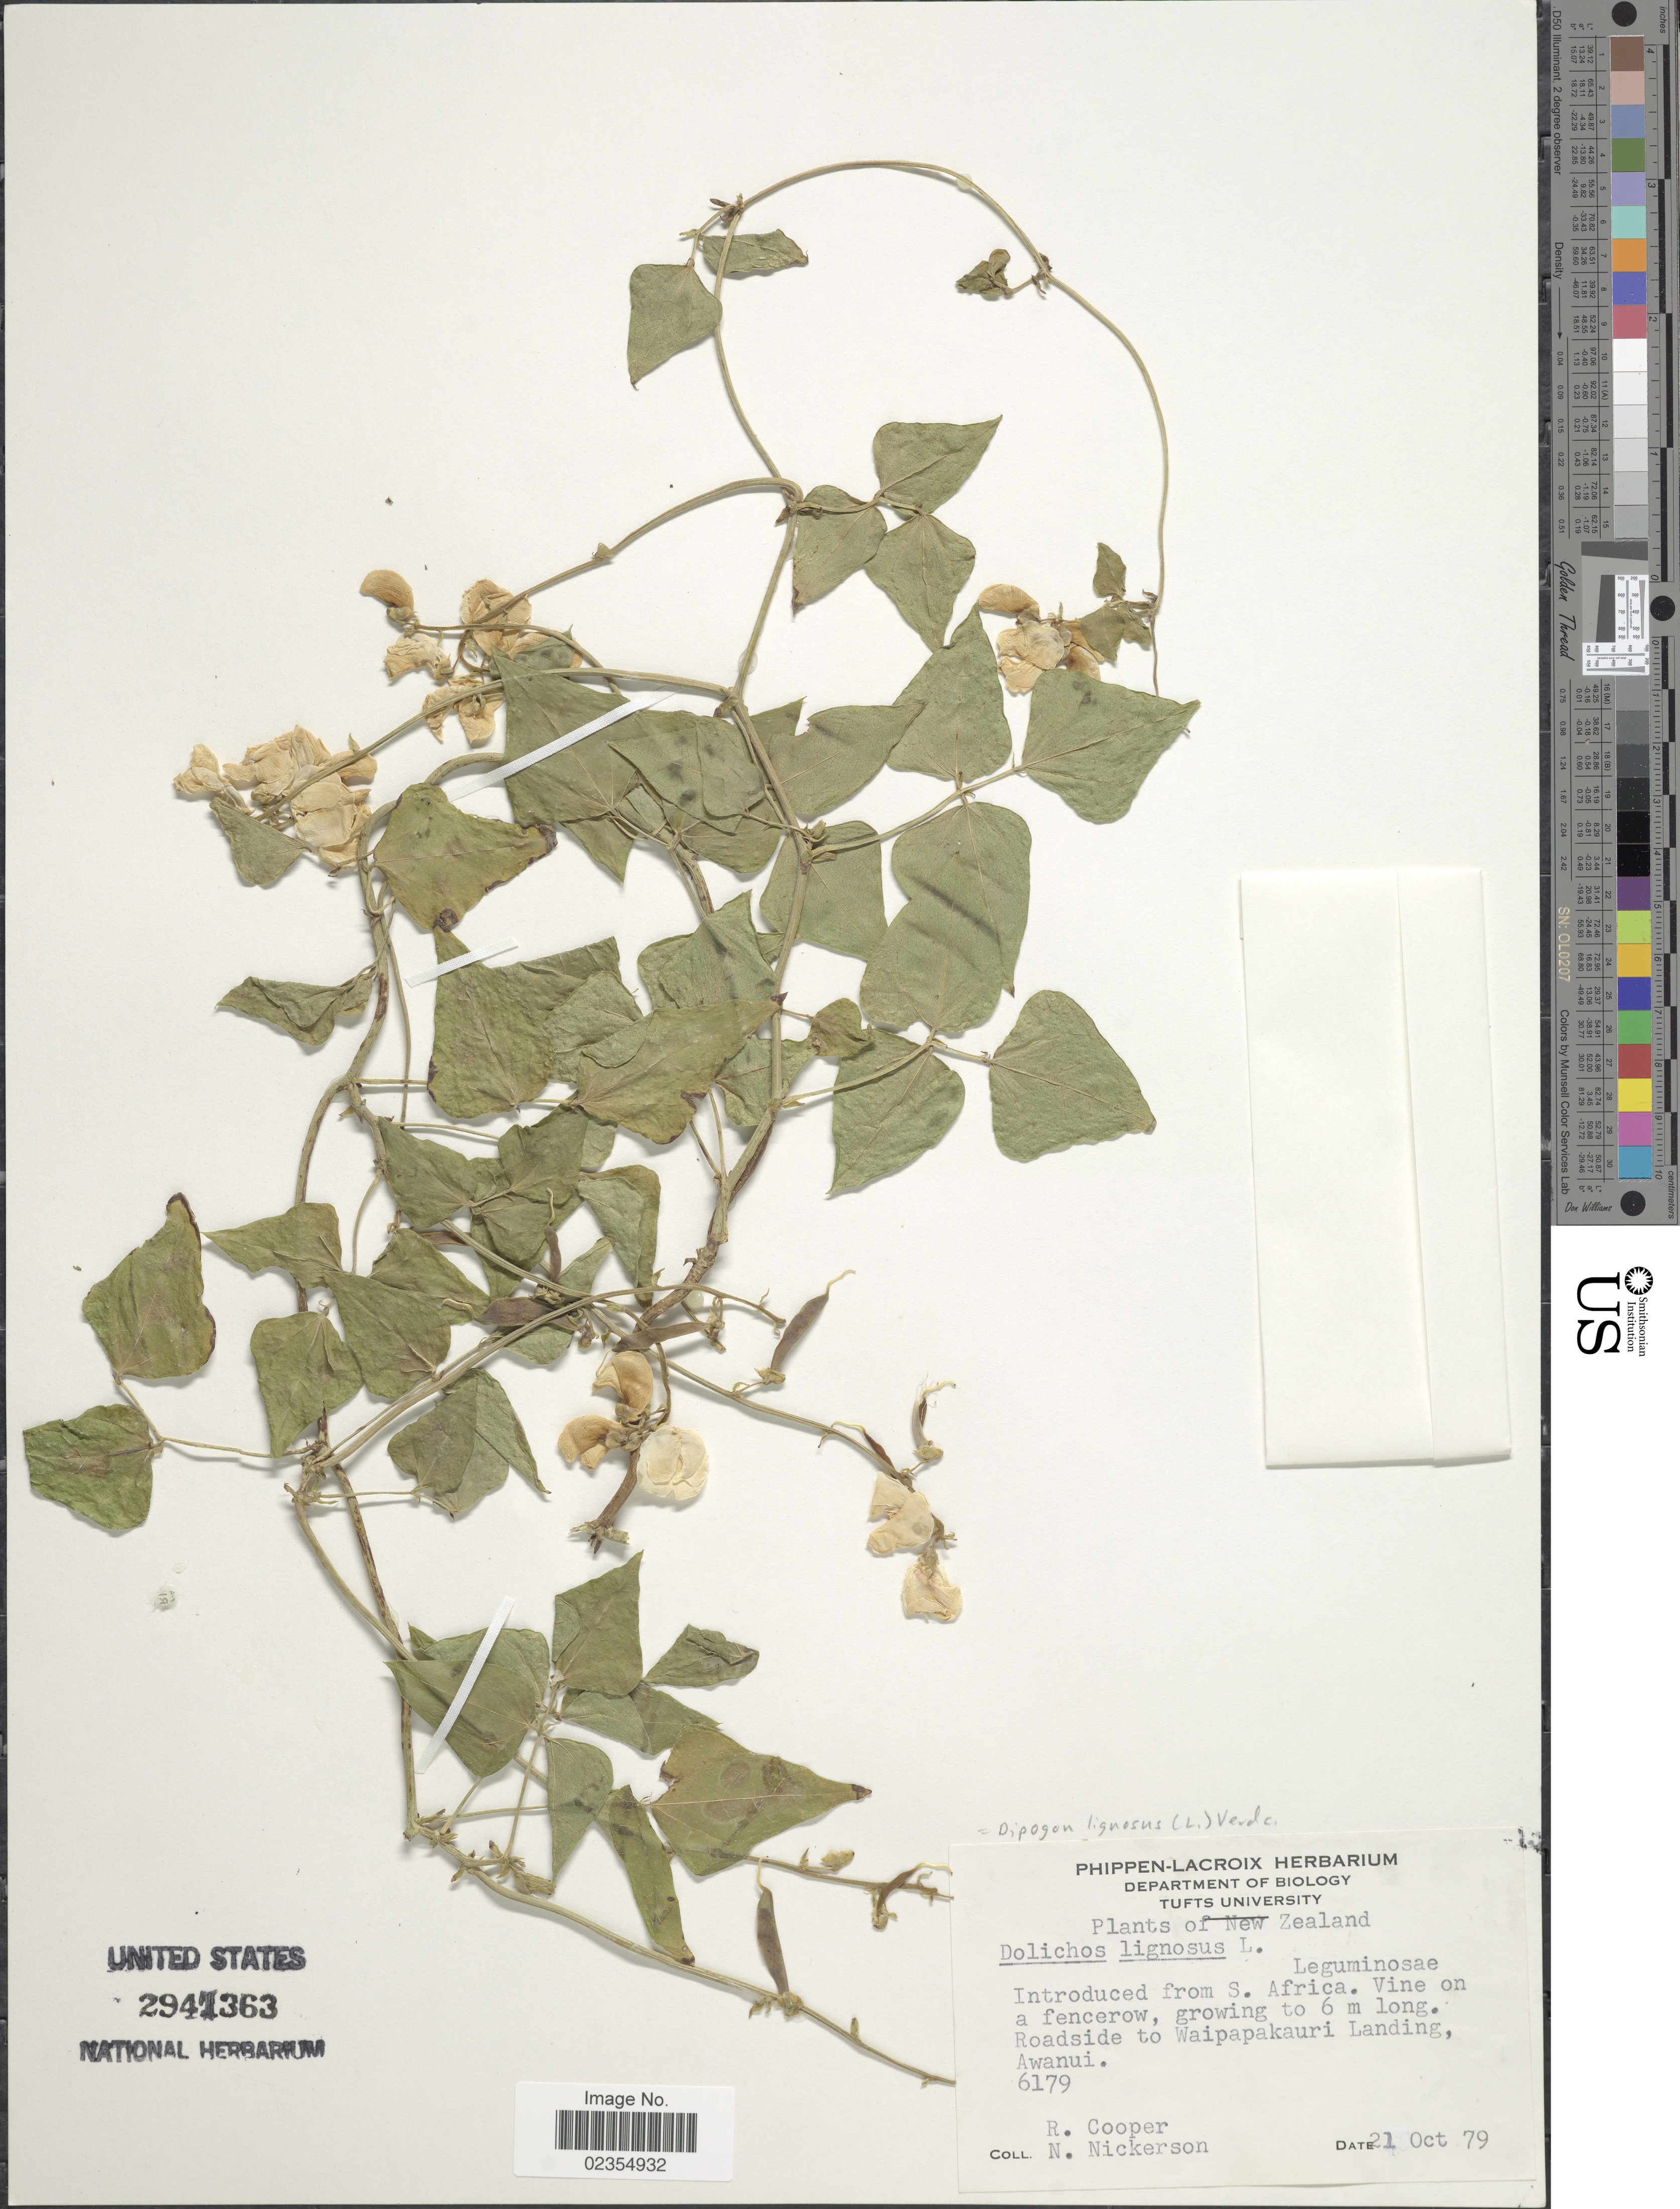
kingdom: Plantae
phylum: Tracheophyta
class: Magnoliopsida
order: Fabales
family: Fabaceae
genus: Dipogon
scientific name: Dipogon lignosus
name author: (L.) Verdc.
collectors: R. Cooper & N. Nickerson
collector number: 6179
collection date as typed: Transcribed d/m/y: 21/10/79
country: New Zealand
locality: Introduced from S. Africa, vine on fencerow, roadside to Waipapkauri Landing, Awanui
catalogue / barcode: US 2941363